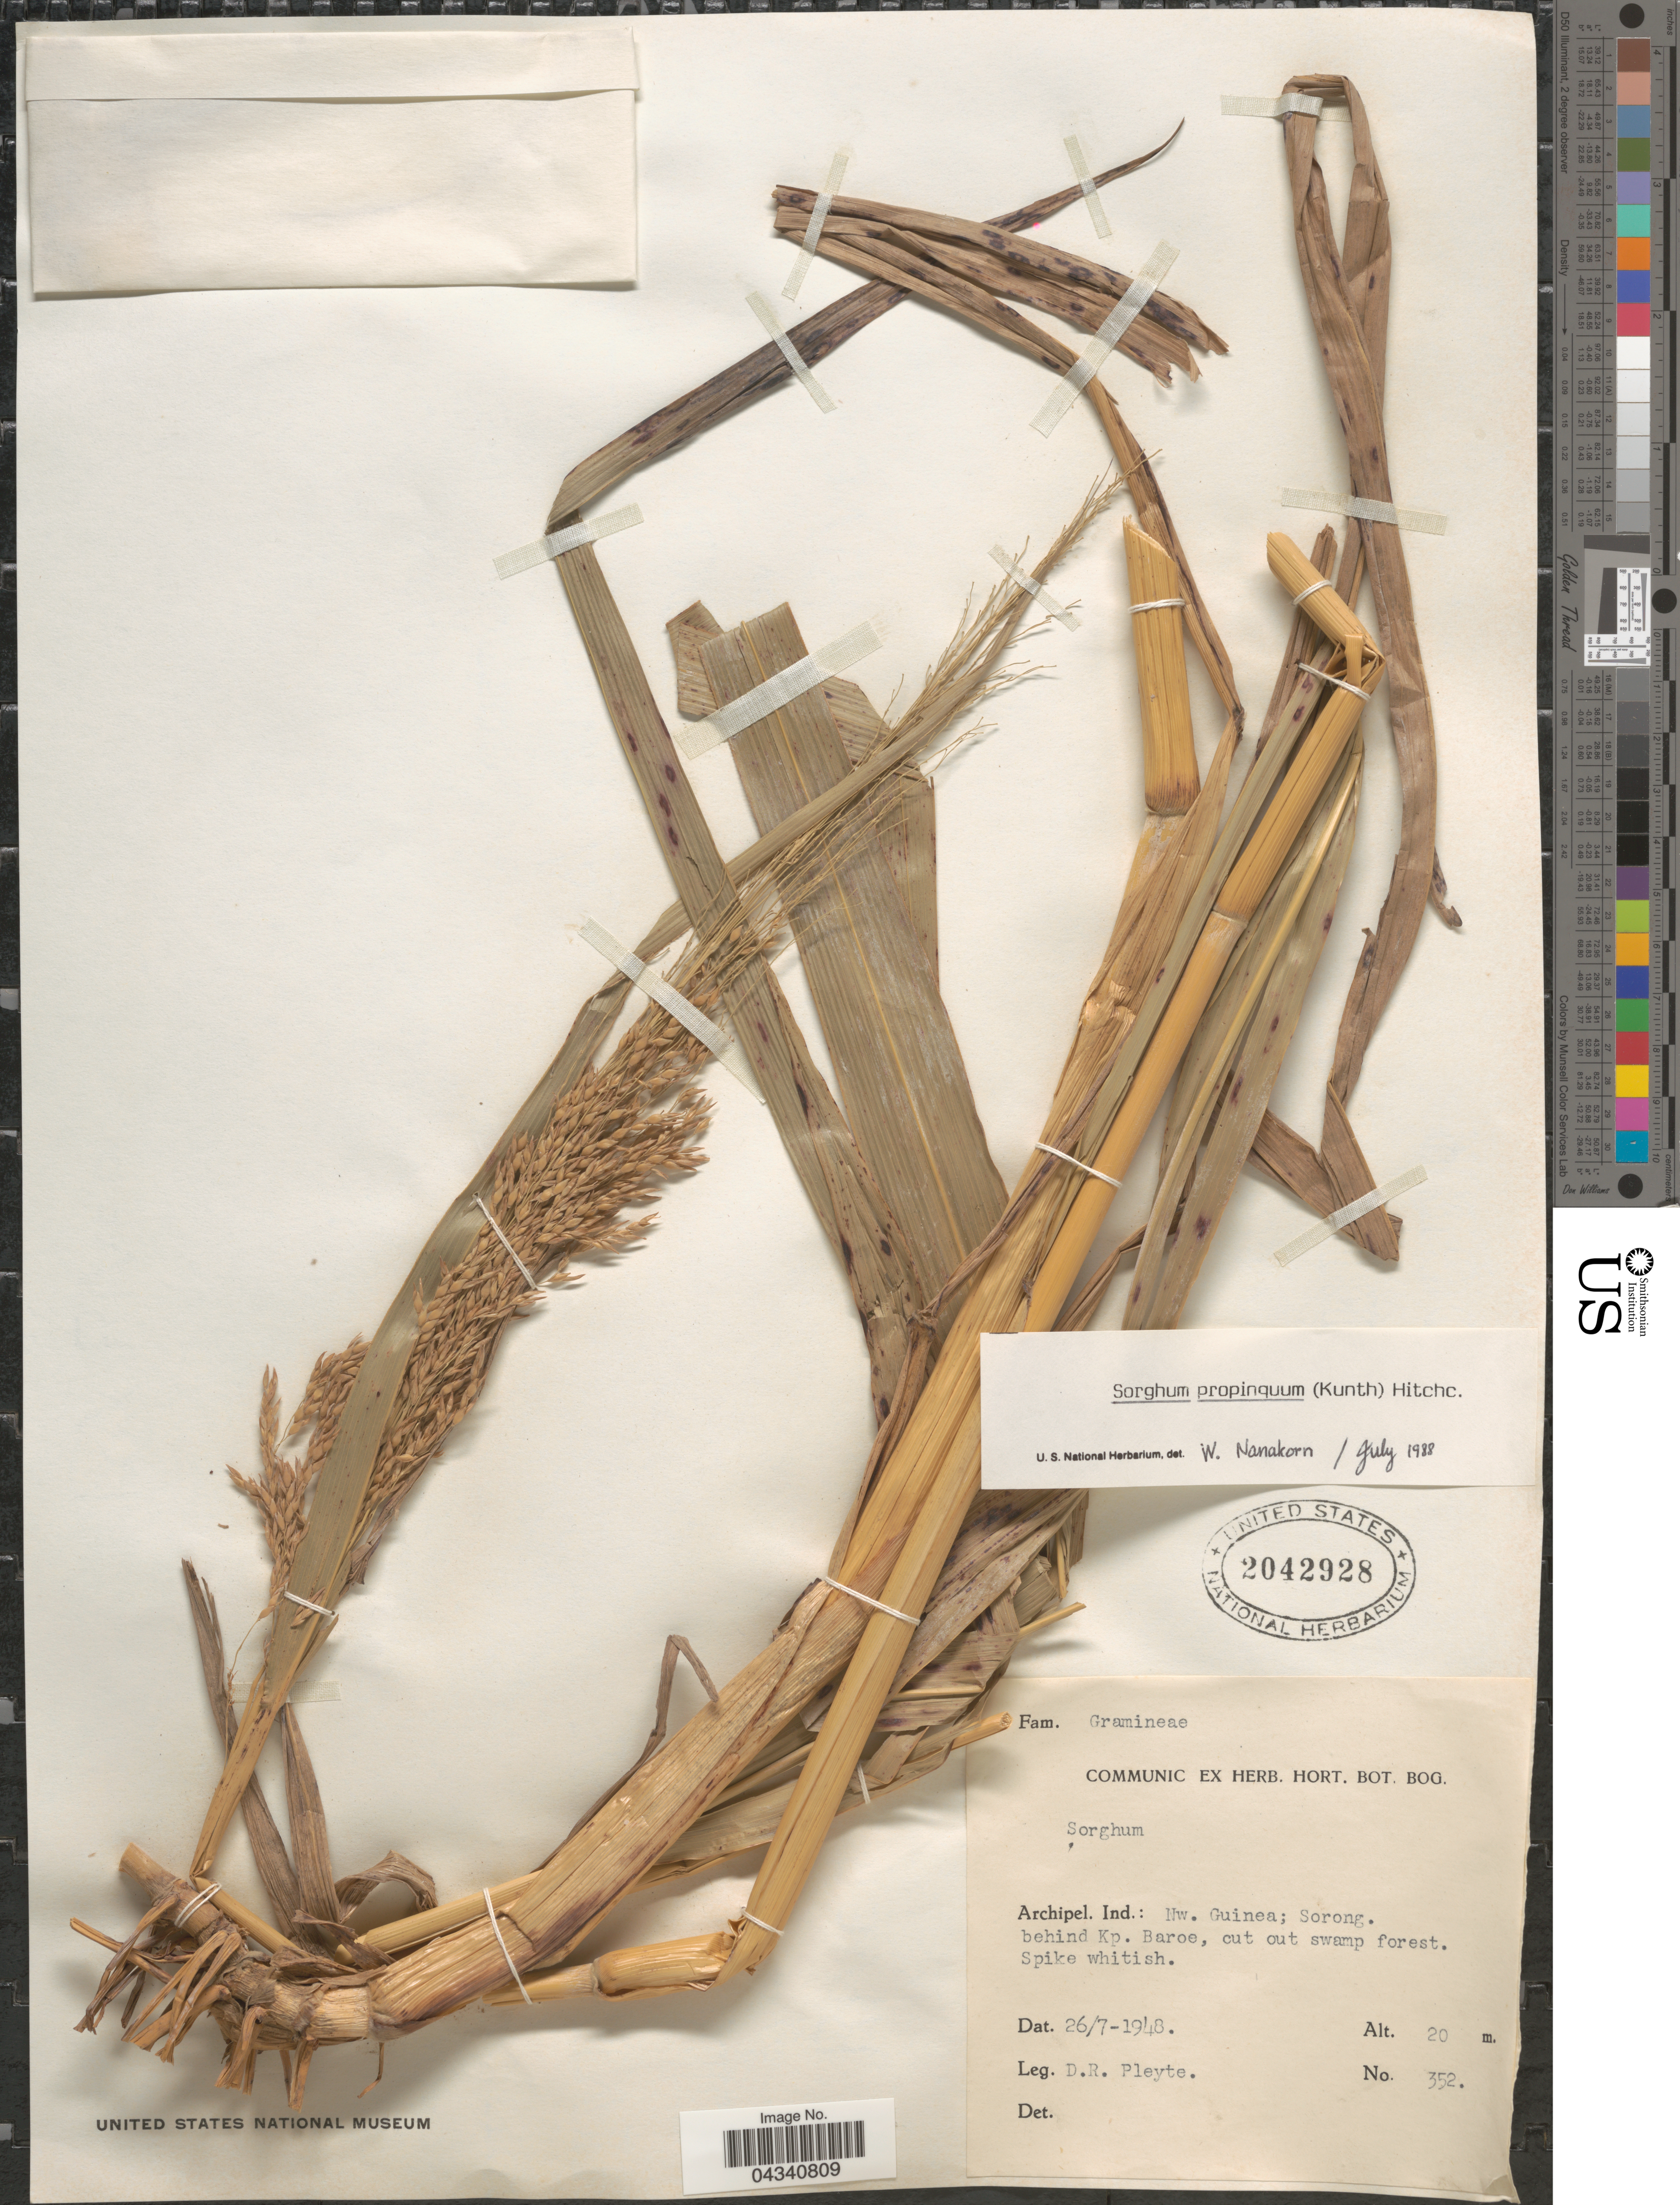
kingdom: Plantae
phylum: Tracheophyta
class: Liliopsida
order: Poales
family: Poaceae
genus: Sorghum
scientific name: Sorghum propinquum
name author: (Kunth) Hitchc.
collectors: D. Pleyte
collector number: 352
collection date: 1948-07-26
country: Papua New Guinea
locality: Archipel. Ind.: Nw. Guinea; Sorong, behind Kp. Baroem cut out swamp forest.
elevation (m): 20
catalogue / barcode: US 2042928